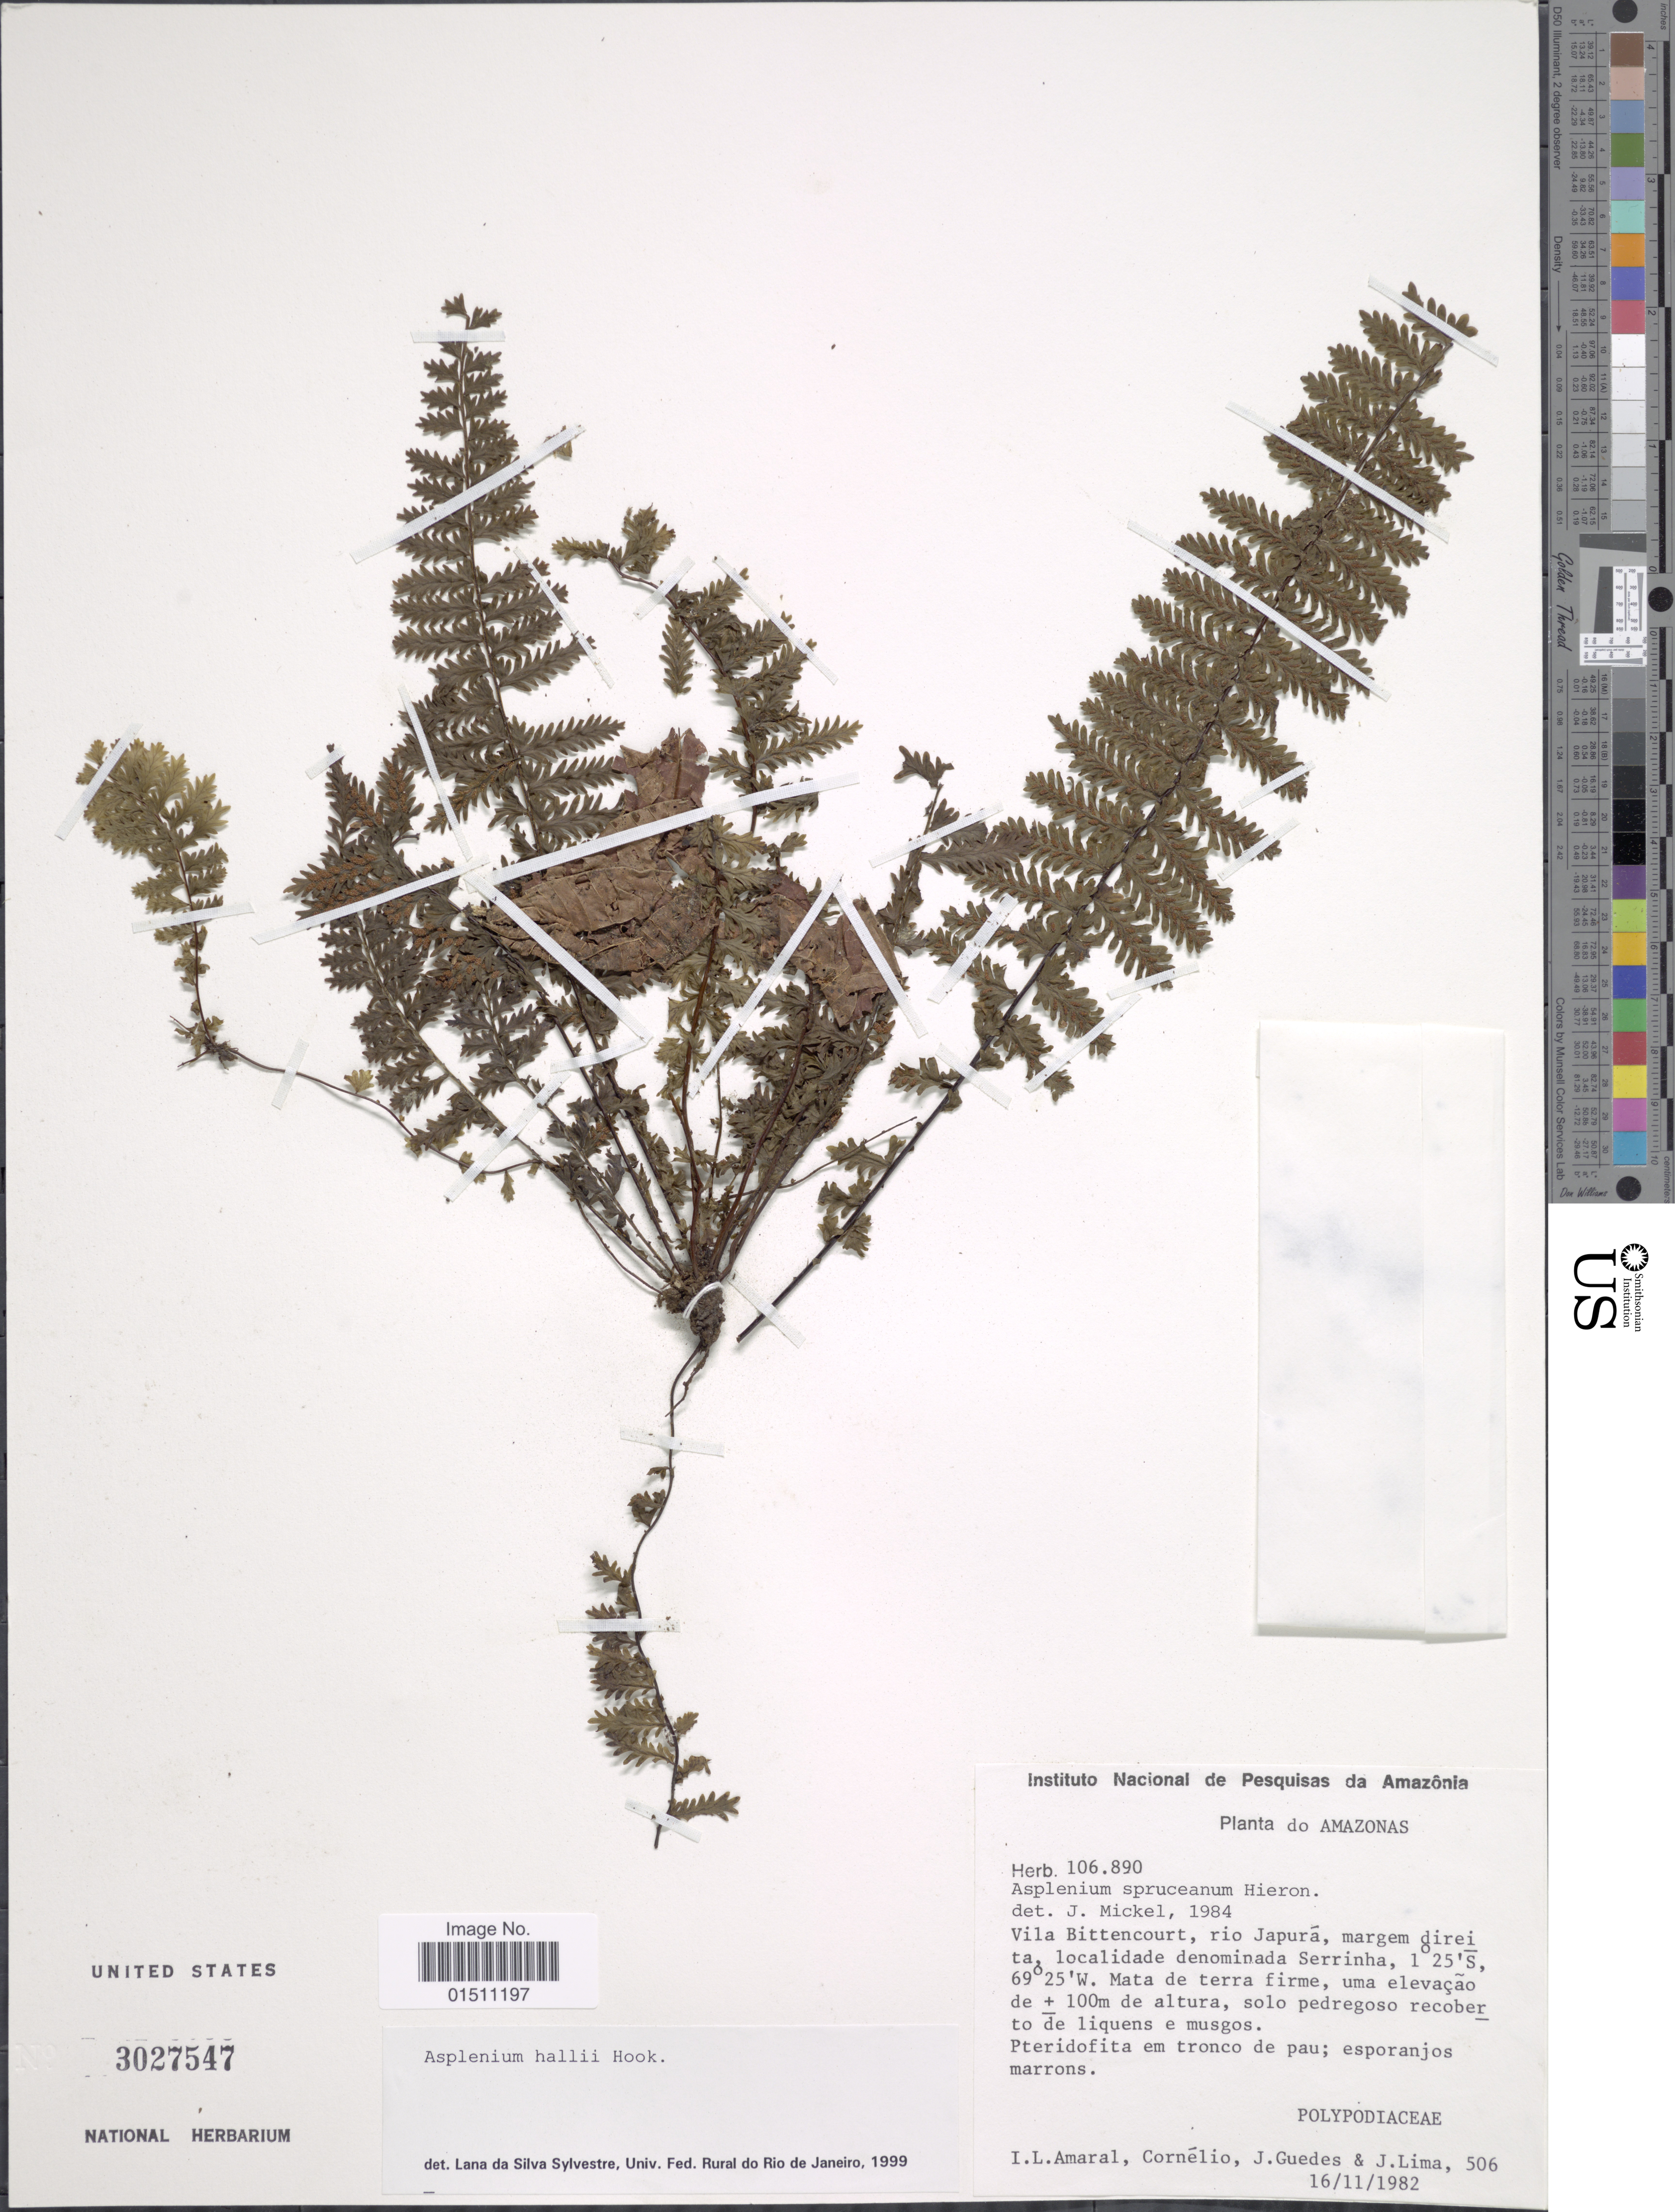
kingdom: Plantae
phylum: Tracheophyta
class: Polypodiopsida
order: Polypodiales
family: Aspleniaceae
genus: Asplenium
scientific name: Asplenium hallii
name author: Hook.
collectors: I. L. Amaral, -- Cornélio, J. Guedes & J. Lima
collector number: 506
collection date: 1982-11-16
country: Colombia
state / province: Amazônas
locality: Amazonas, Vila Bittencourt, rio Japurá, margem direita, localidade denominda Serrinha.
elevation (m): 100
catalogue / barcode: US 3027547